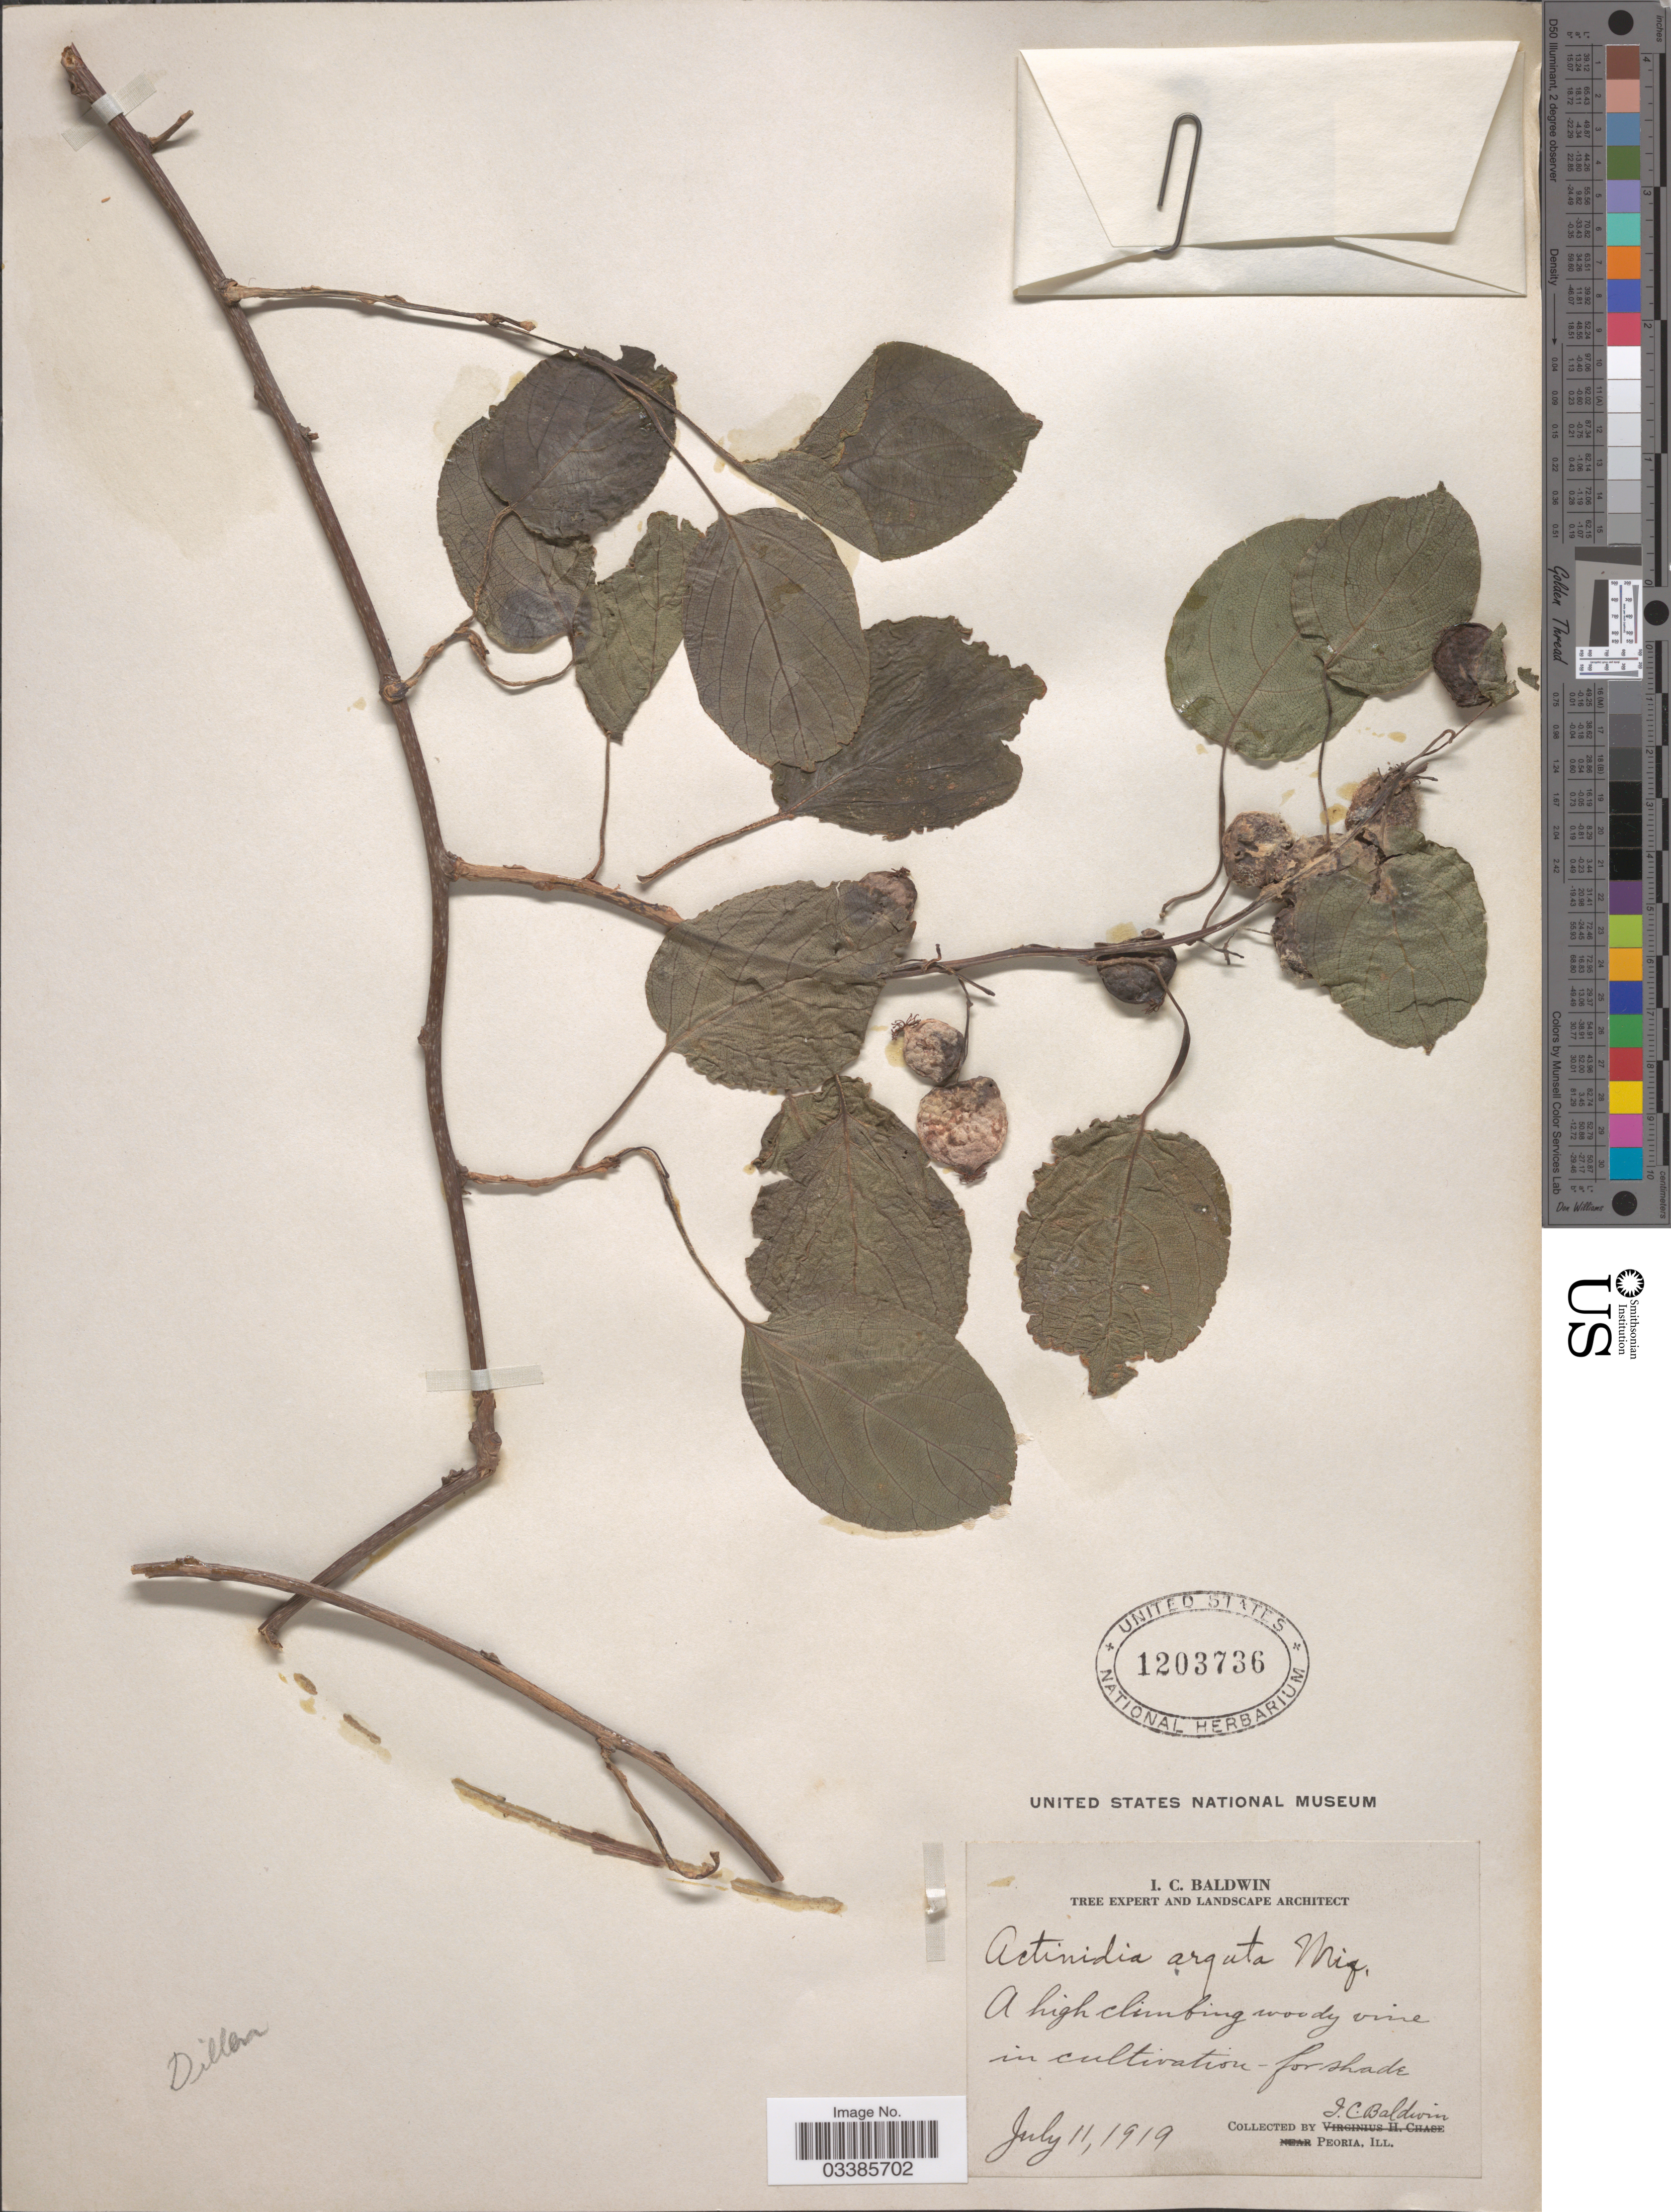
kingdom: Plantae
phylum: Tracheophyta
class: Magnoliopsida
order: Ericales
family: Actinidiaceae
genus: Actinidia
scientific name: Actinidia arguta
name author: (Siebold & Zucc.) Planch. ex Miq.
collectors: I. Baldwin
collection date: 1919-07-11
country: United States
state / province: Illinois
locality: Peoria [unsure placement]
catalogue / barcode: US 1203736